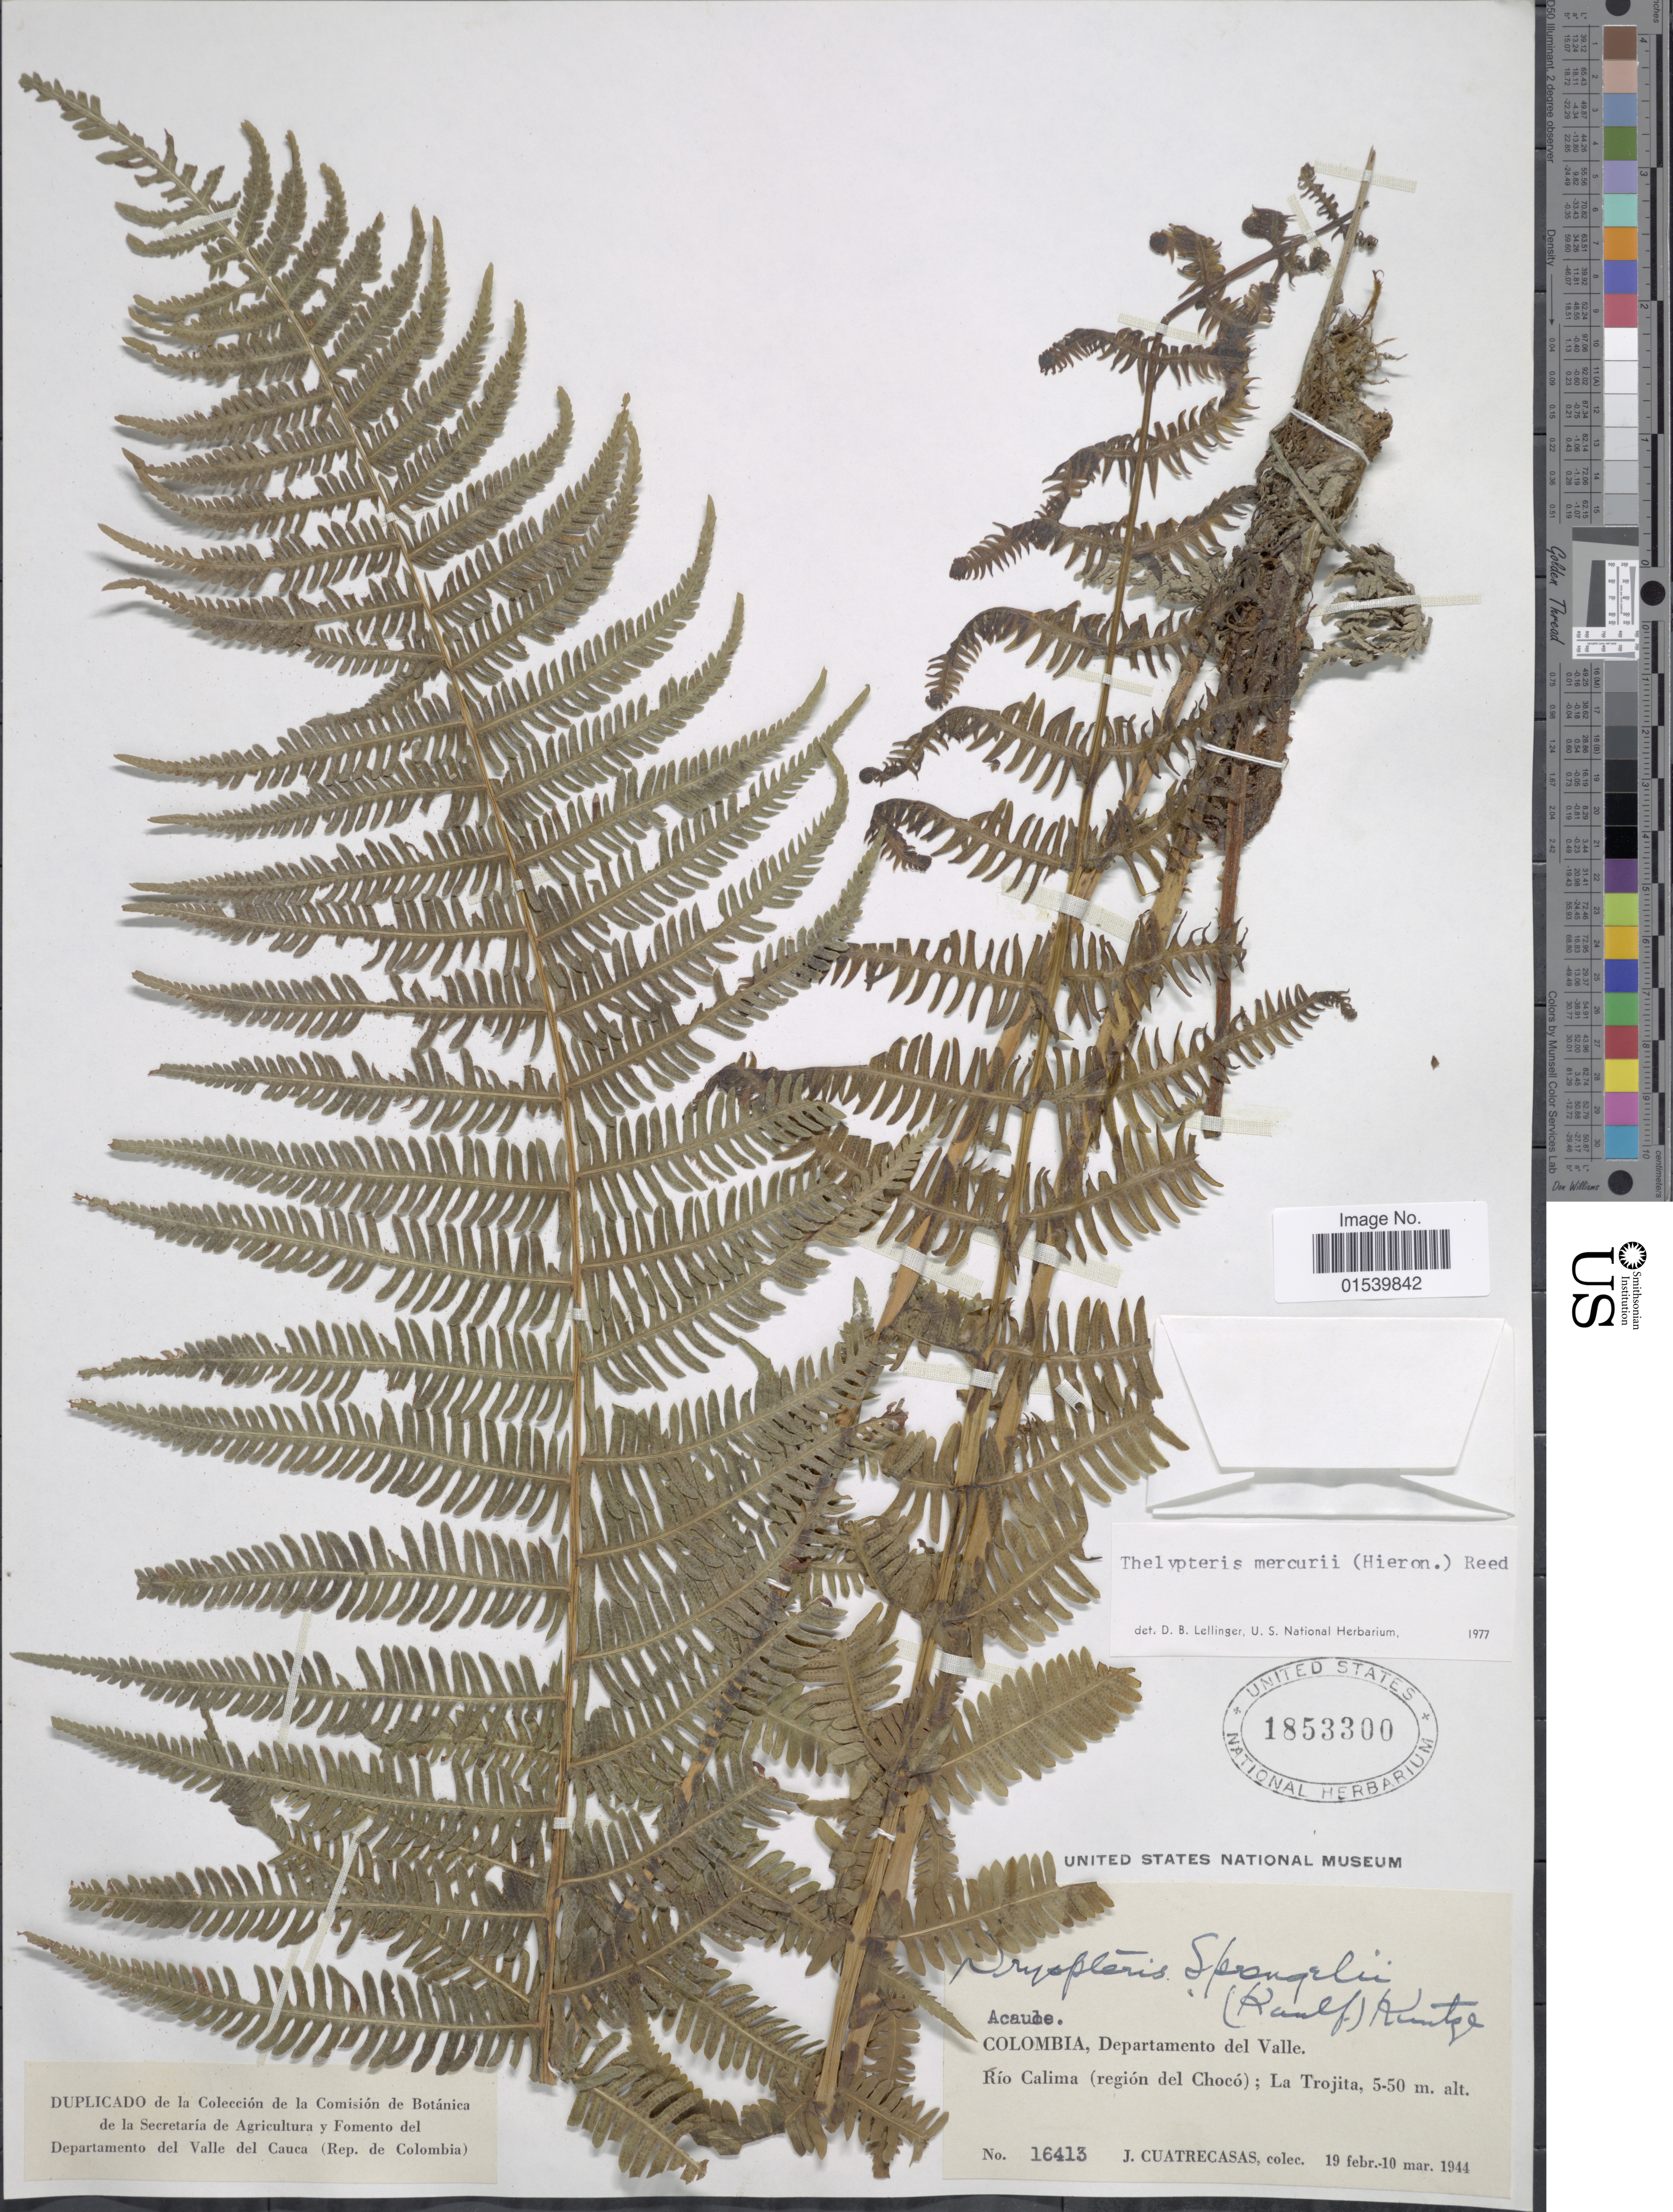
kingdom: Plantae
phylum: Tracheophyta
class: Polypodiopsida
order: Polypodiales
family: Thelypteridaceae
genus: Amauropelta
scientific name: Amauropelta balbisii (Spreng.) comb. nov., ined. 2015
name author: (Spreng.)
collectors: J. Cuatrecasas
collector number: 16413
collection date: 1944-02-19/1944-03-10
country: Colombia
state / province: Chocó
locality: Departamento del Valle, Rio Calima (región del Chocó); La Trojita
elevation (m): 5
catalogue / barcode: US 1853300